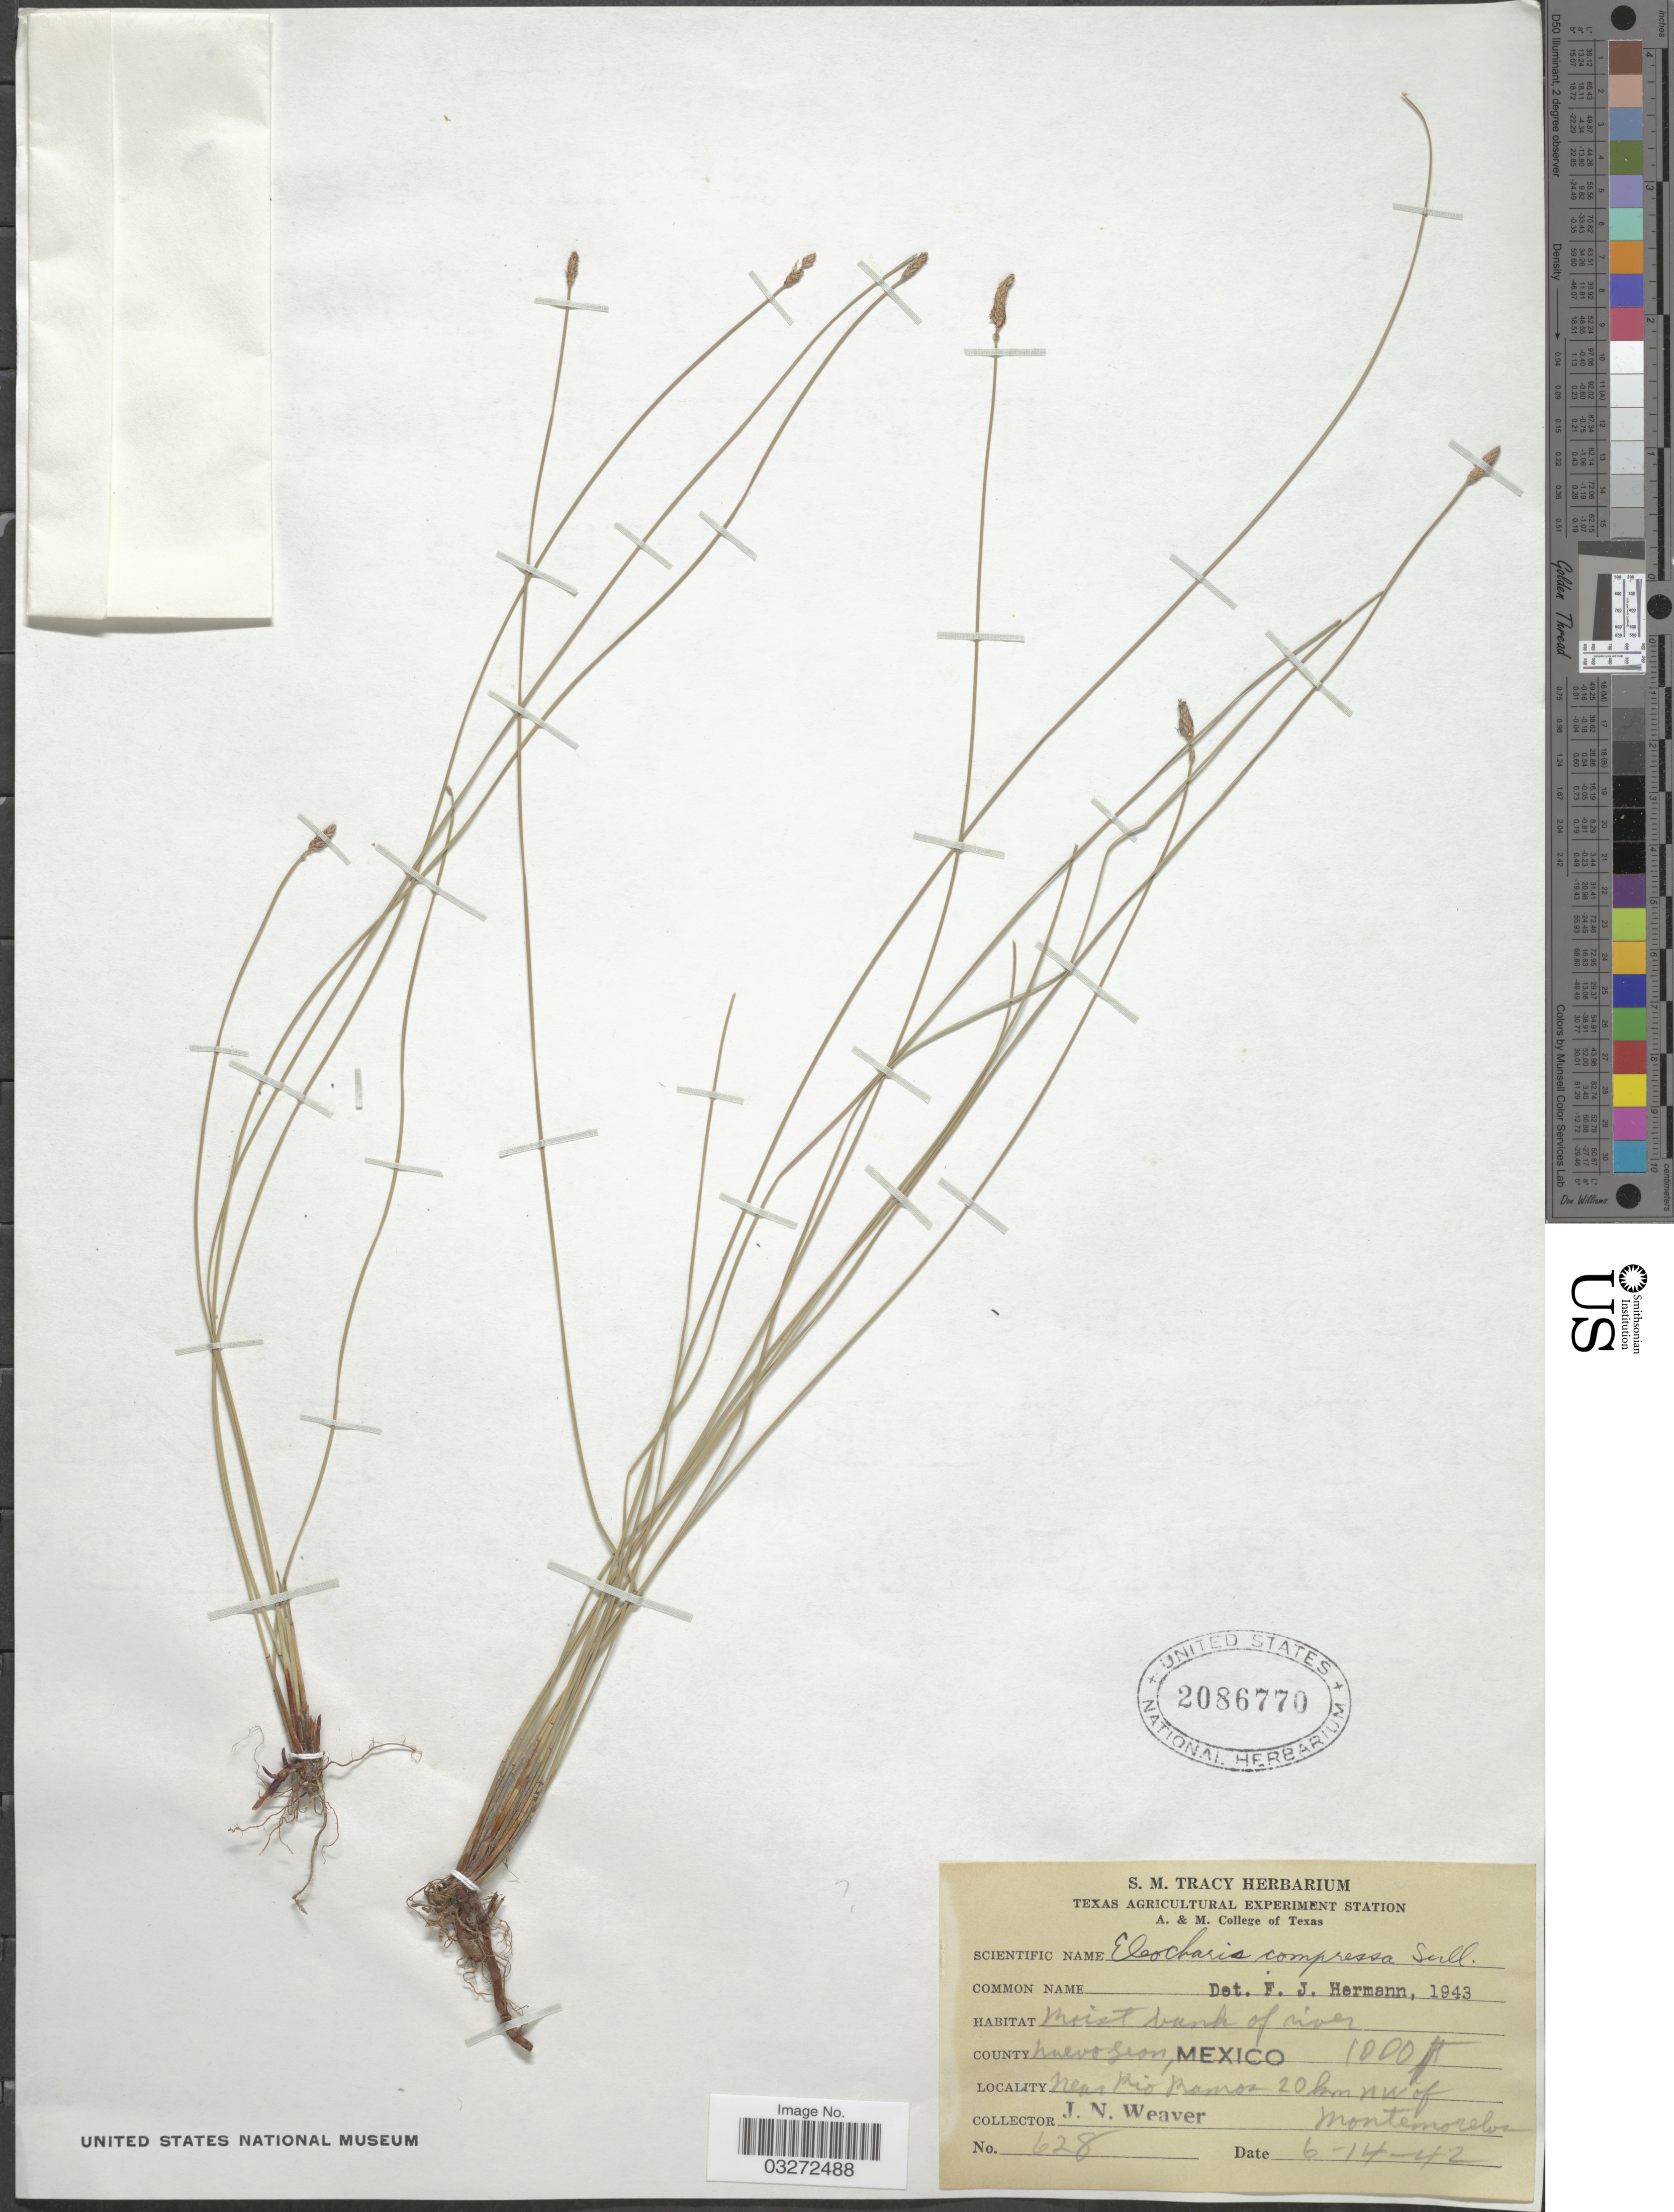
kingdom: Plantae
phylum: Tracheophyta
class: Liliopsida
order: Poales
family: Cyperaceae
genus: Eleocharis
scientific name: Eleocharis compressa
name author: Sull.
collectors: J. N. Weaver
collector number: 628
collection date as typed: Transcribed d/m/y: 14/6/42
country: Mexico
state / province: Nuevo León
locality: County Nuevo Leon. Near Rio Ramos, 20 km NW of Montemorelos.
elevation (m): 305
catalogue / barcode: US 2086770